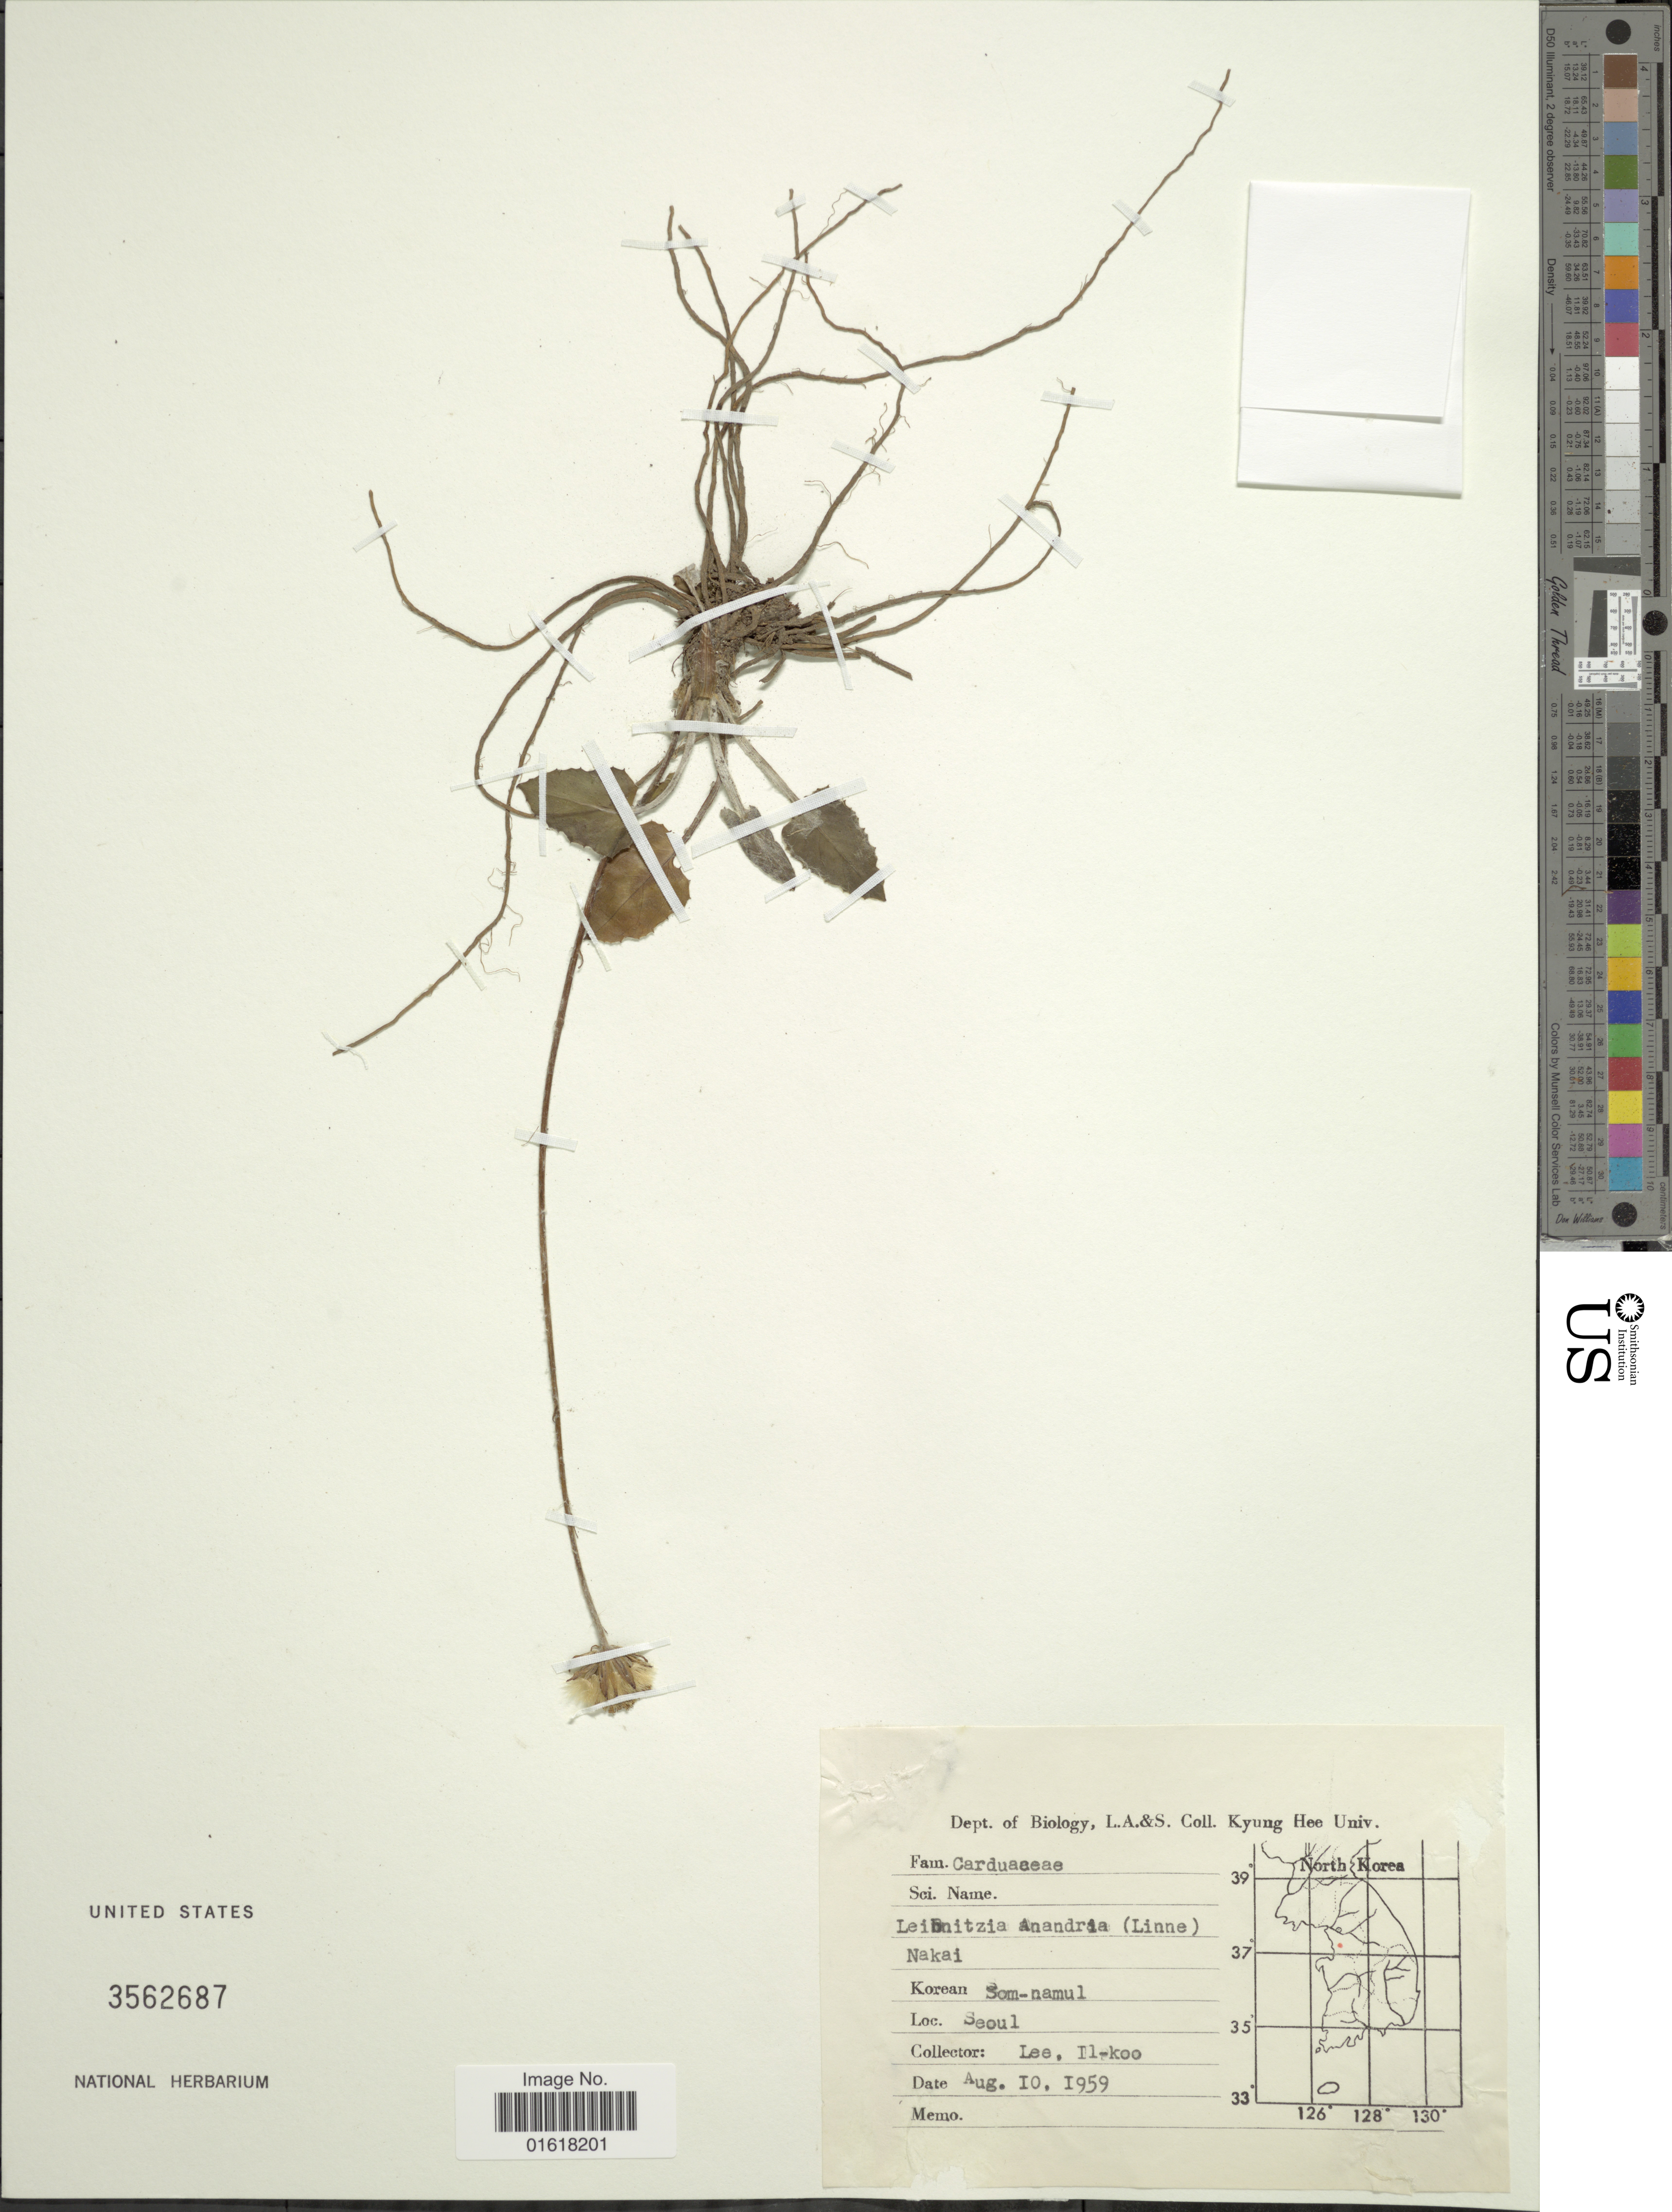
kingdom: Plantae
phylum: Tracheophyta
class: Magnoliopsida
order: Asterales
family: Asteraceae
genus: Leibnitzia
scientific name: Leibnitzia anandria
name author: (L.) Nakai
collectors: I. Lee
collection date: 1959-08-10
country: North Korea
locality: Seoul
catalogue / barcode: US 3562687